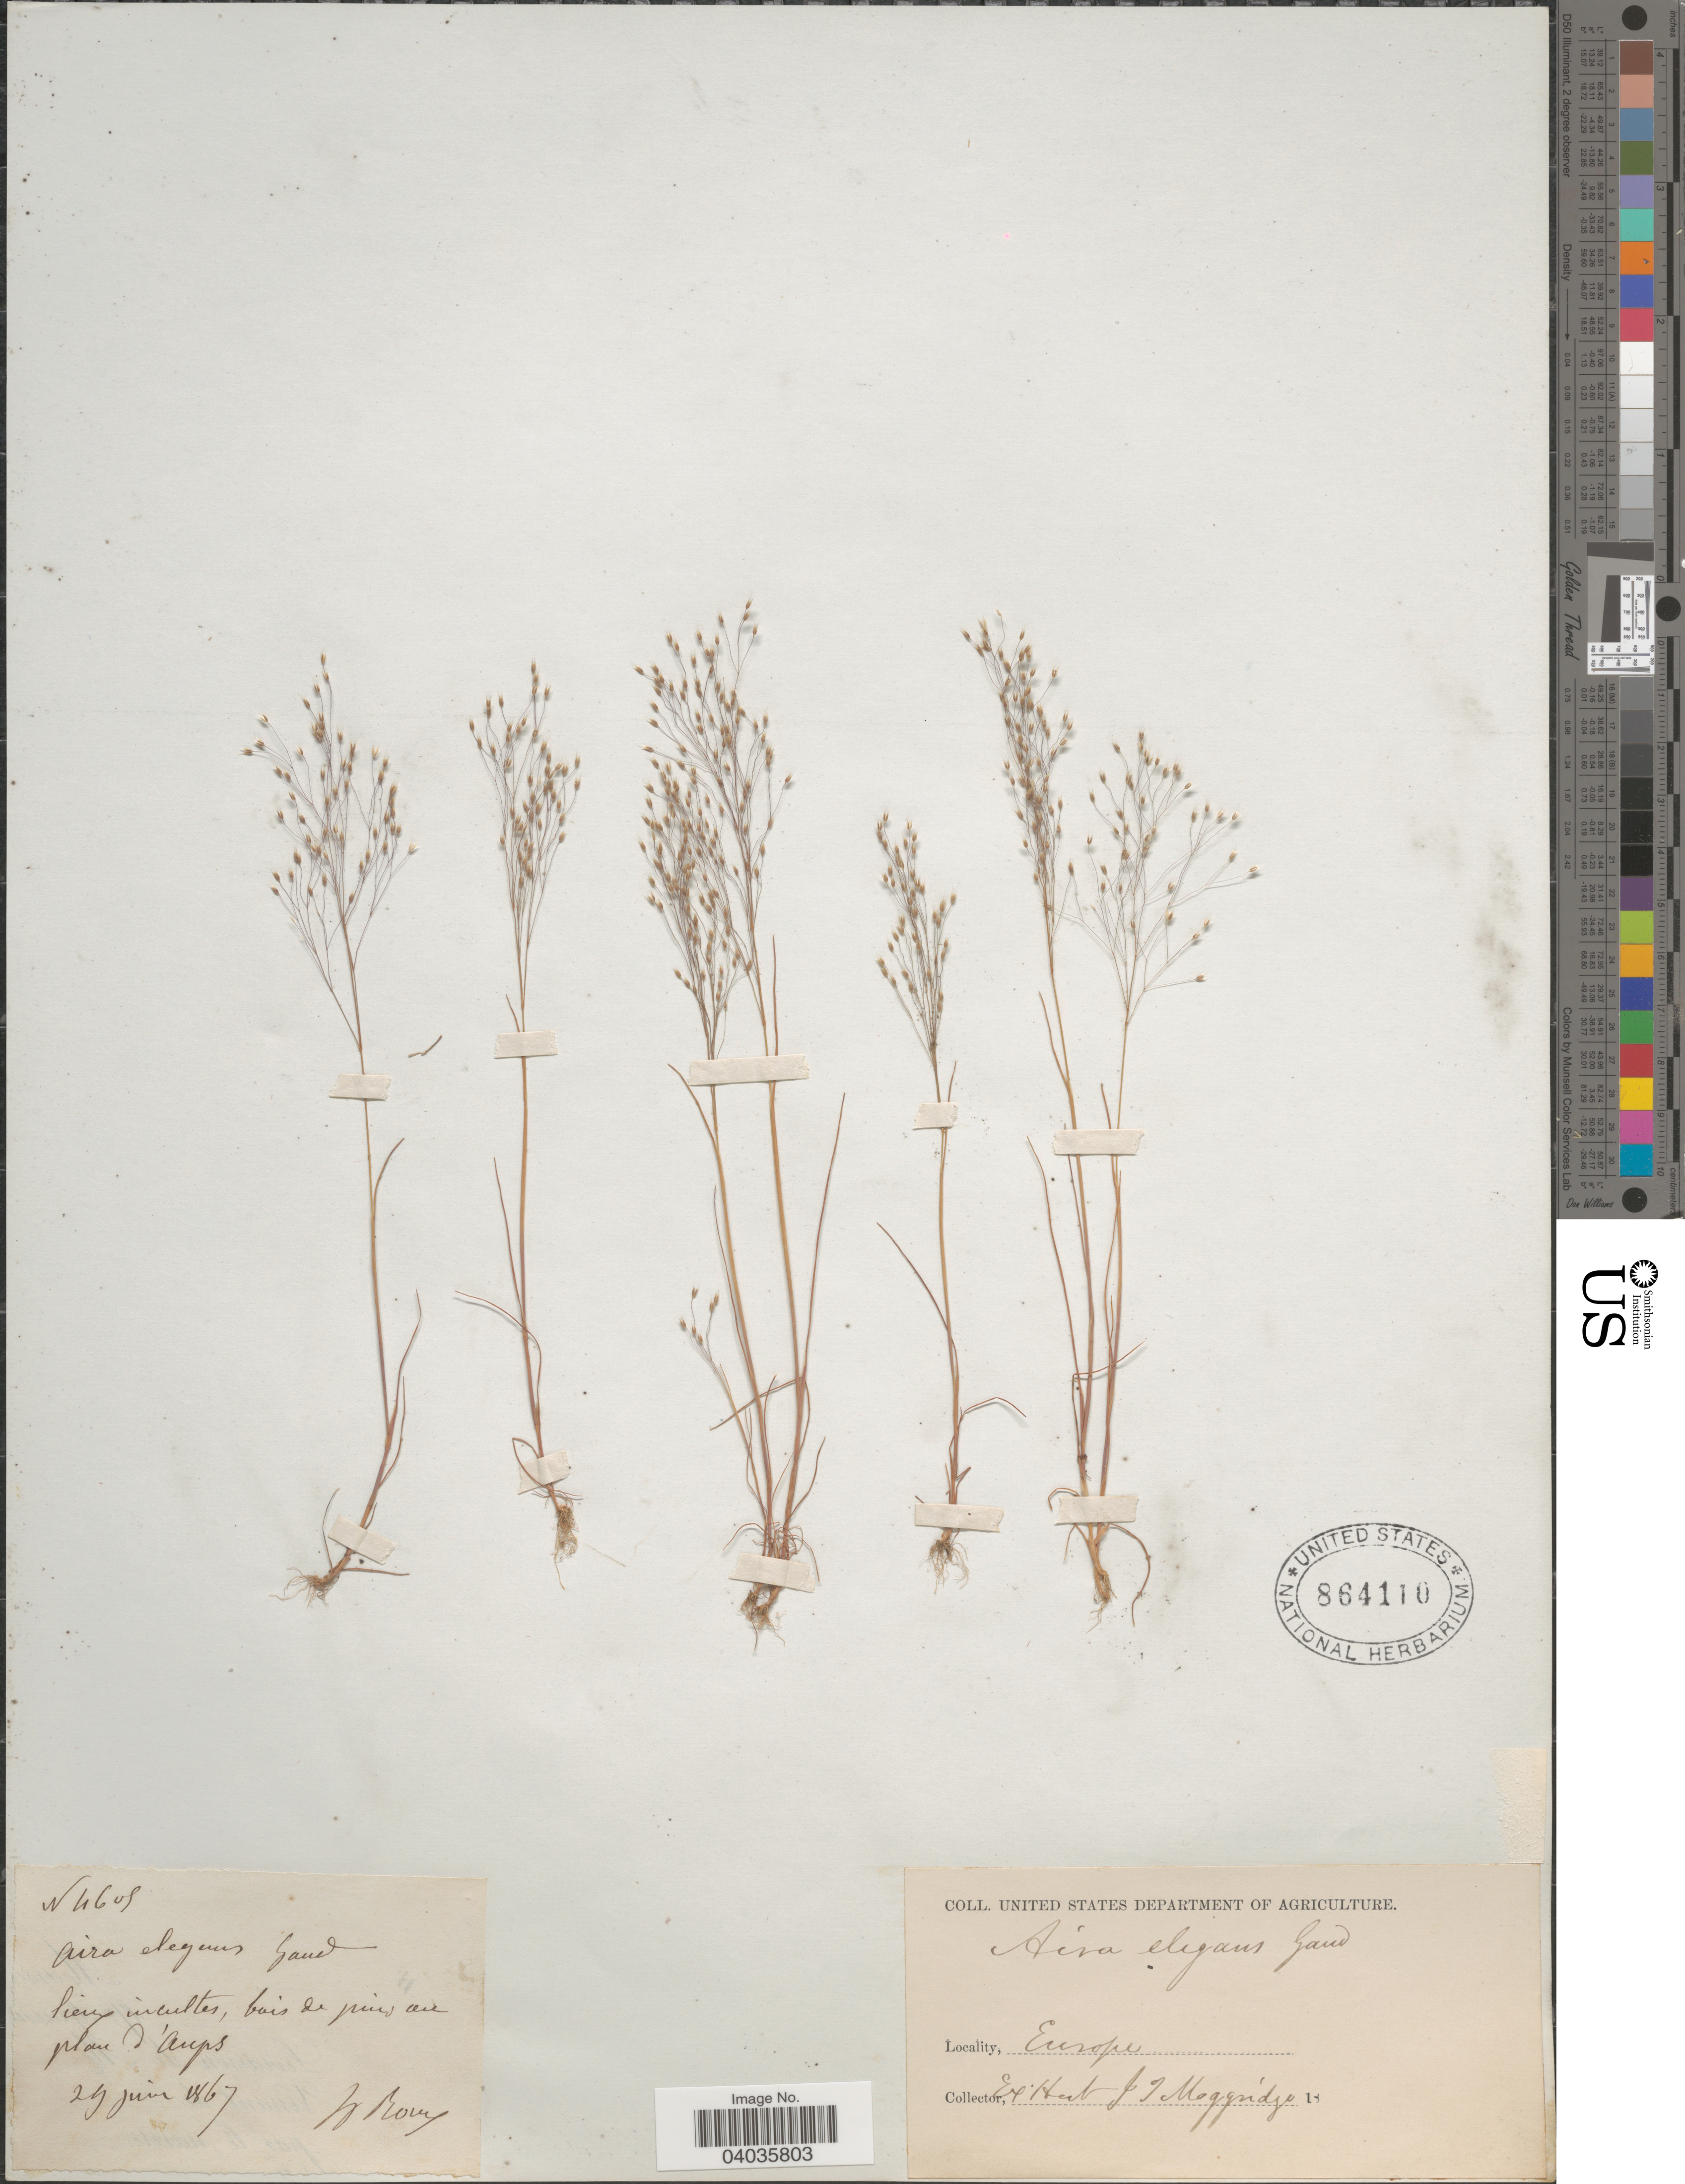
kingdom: Plantae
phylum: Tracheophyta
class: Liliopsida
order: Poales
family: Poaceae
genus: Aira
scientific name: Aira elegans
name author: L.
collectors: H. Boux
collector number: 4605*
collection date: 1867-06-29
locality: Lieux incultes, bois de pres au plan d'Alps. Europe.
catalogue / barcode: US 864110